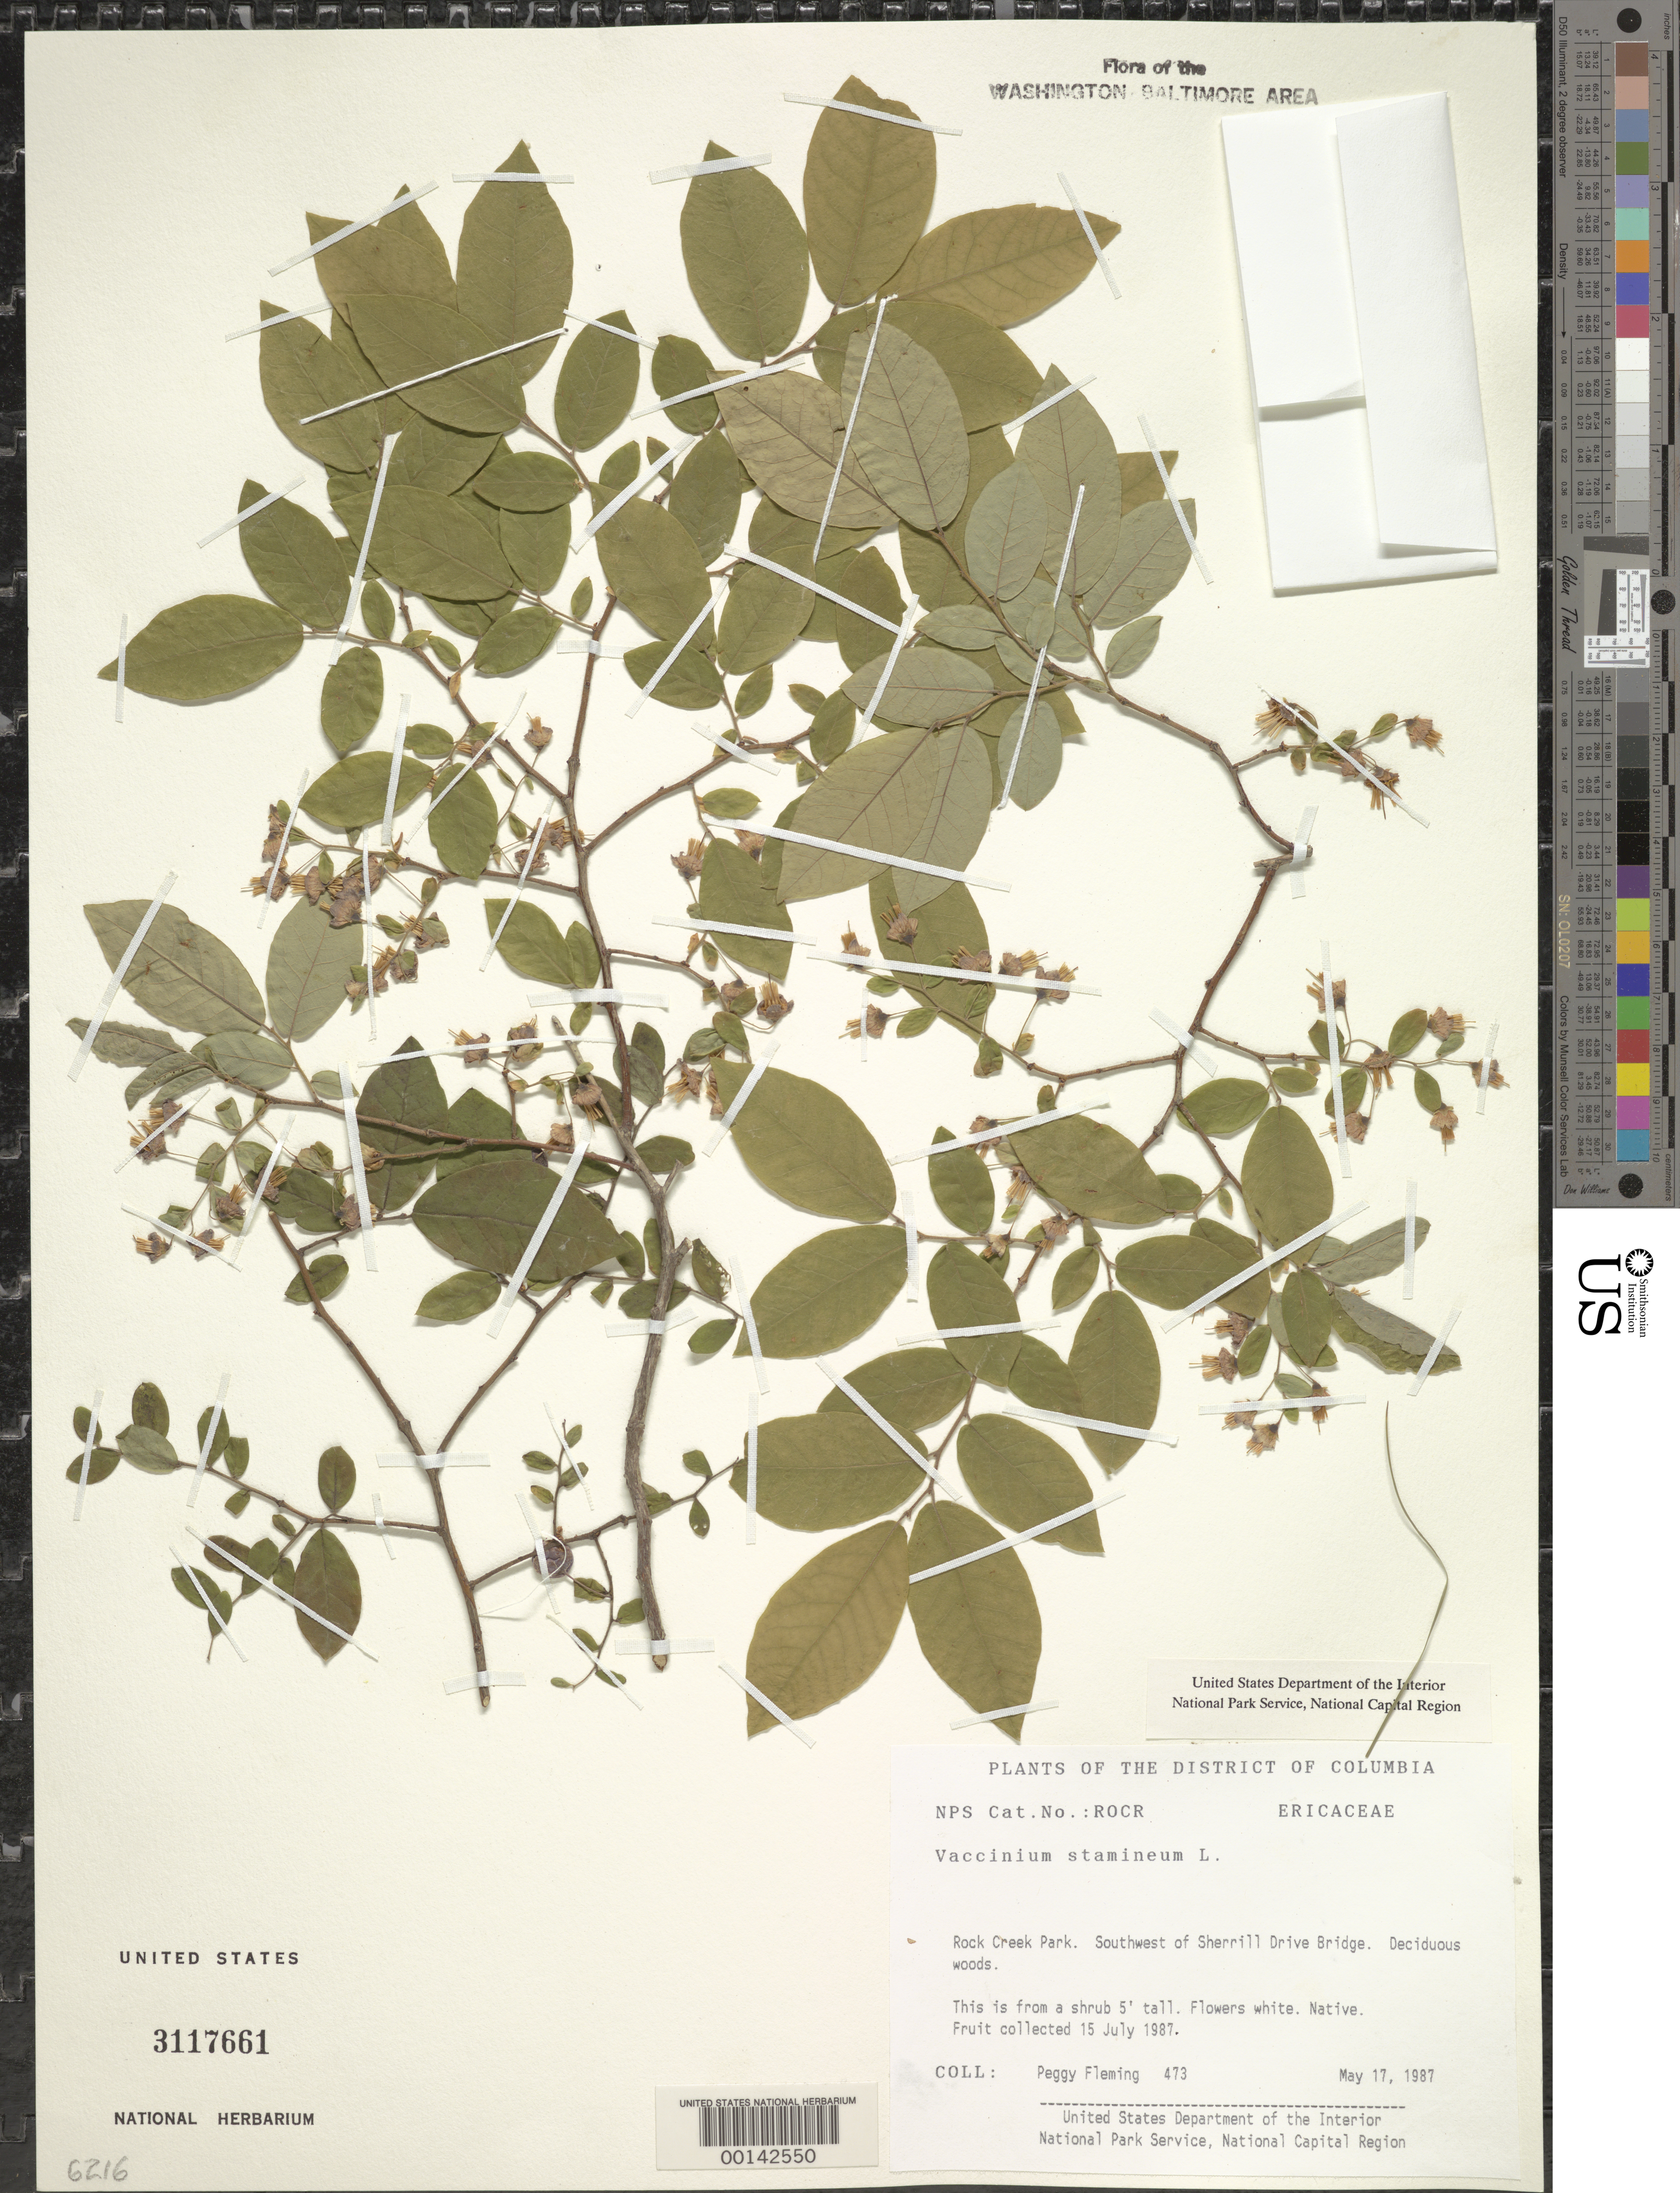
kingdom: Plantae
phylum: Tracheophyta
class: Magnoliopsida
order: Ericales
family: Ericaceae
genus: Vaccinium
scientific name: Vaccinium stamineum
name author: L.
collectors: P. Fleming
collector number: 473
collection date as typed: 17 May 1987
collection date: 1987-05-17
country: United States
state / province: District of Columbia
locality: Rock Creek Park. Southwest of Sherrill Drive Bridge. Rock Creek Park and Vicinity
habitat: Deciduous woods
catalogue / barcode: US 3117661